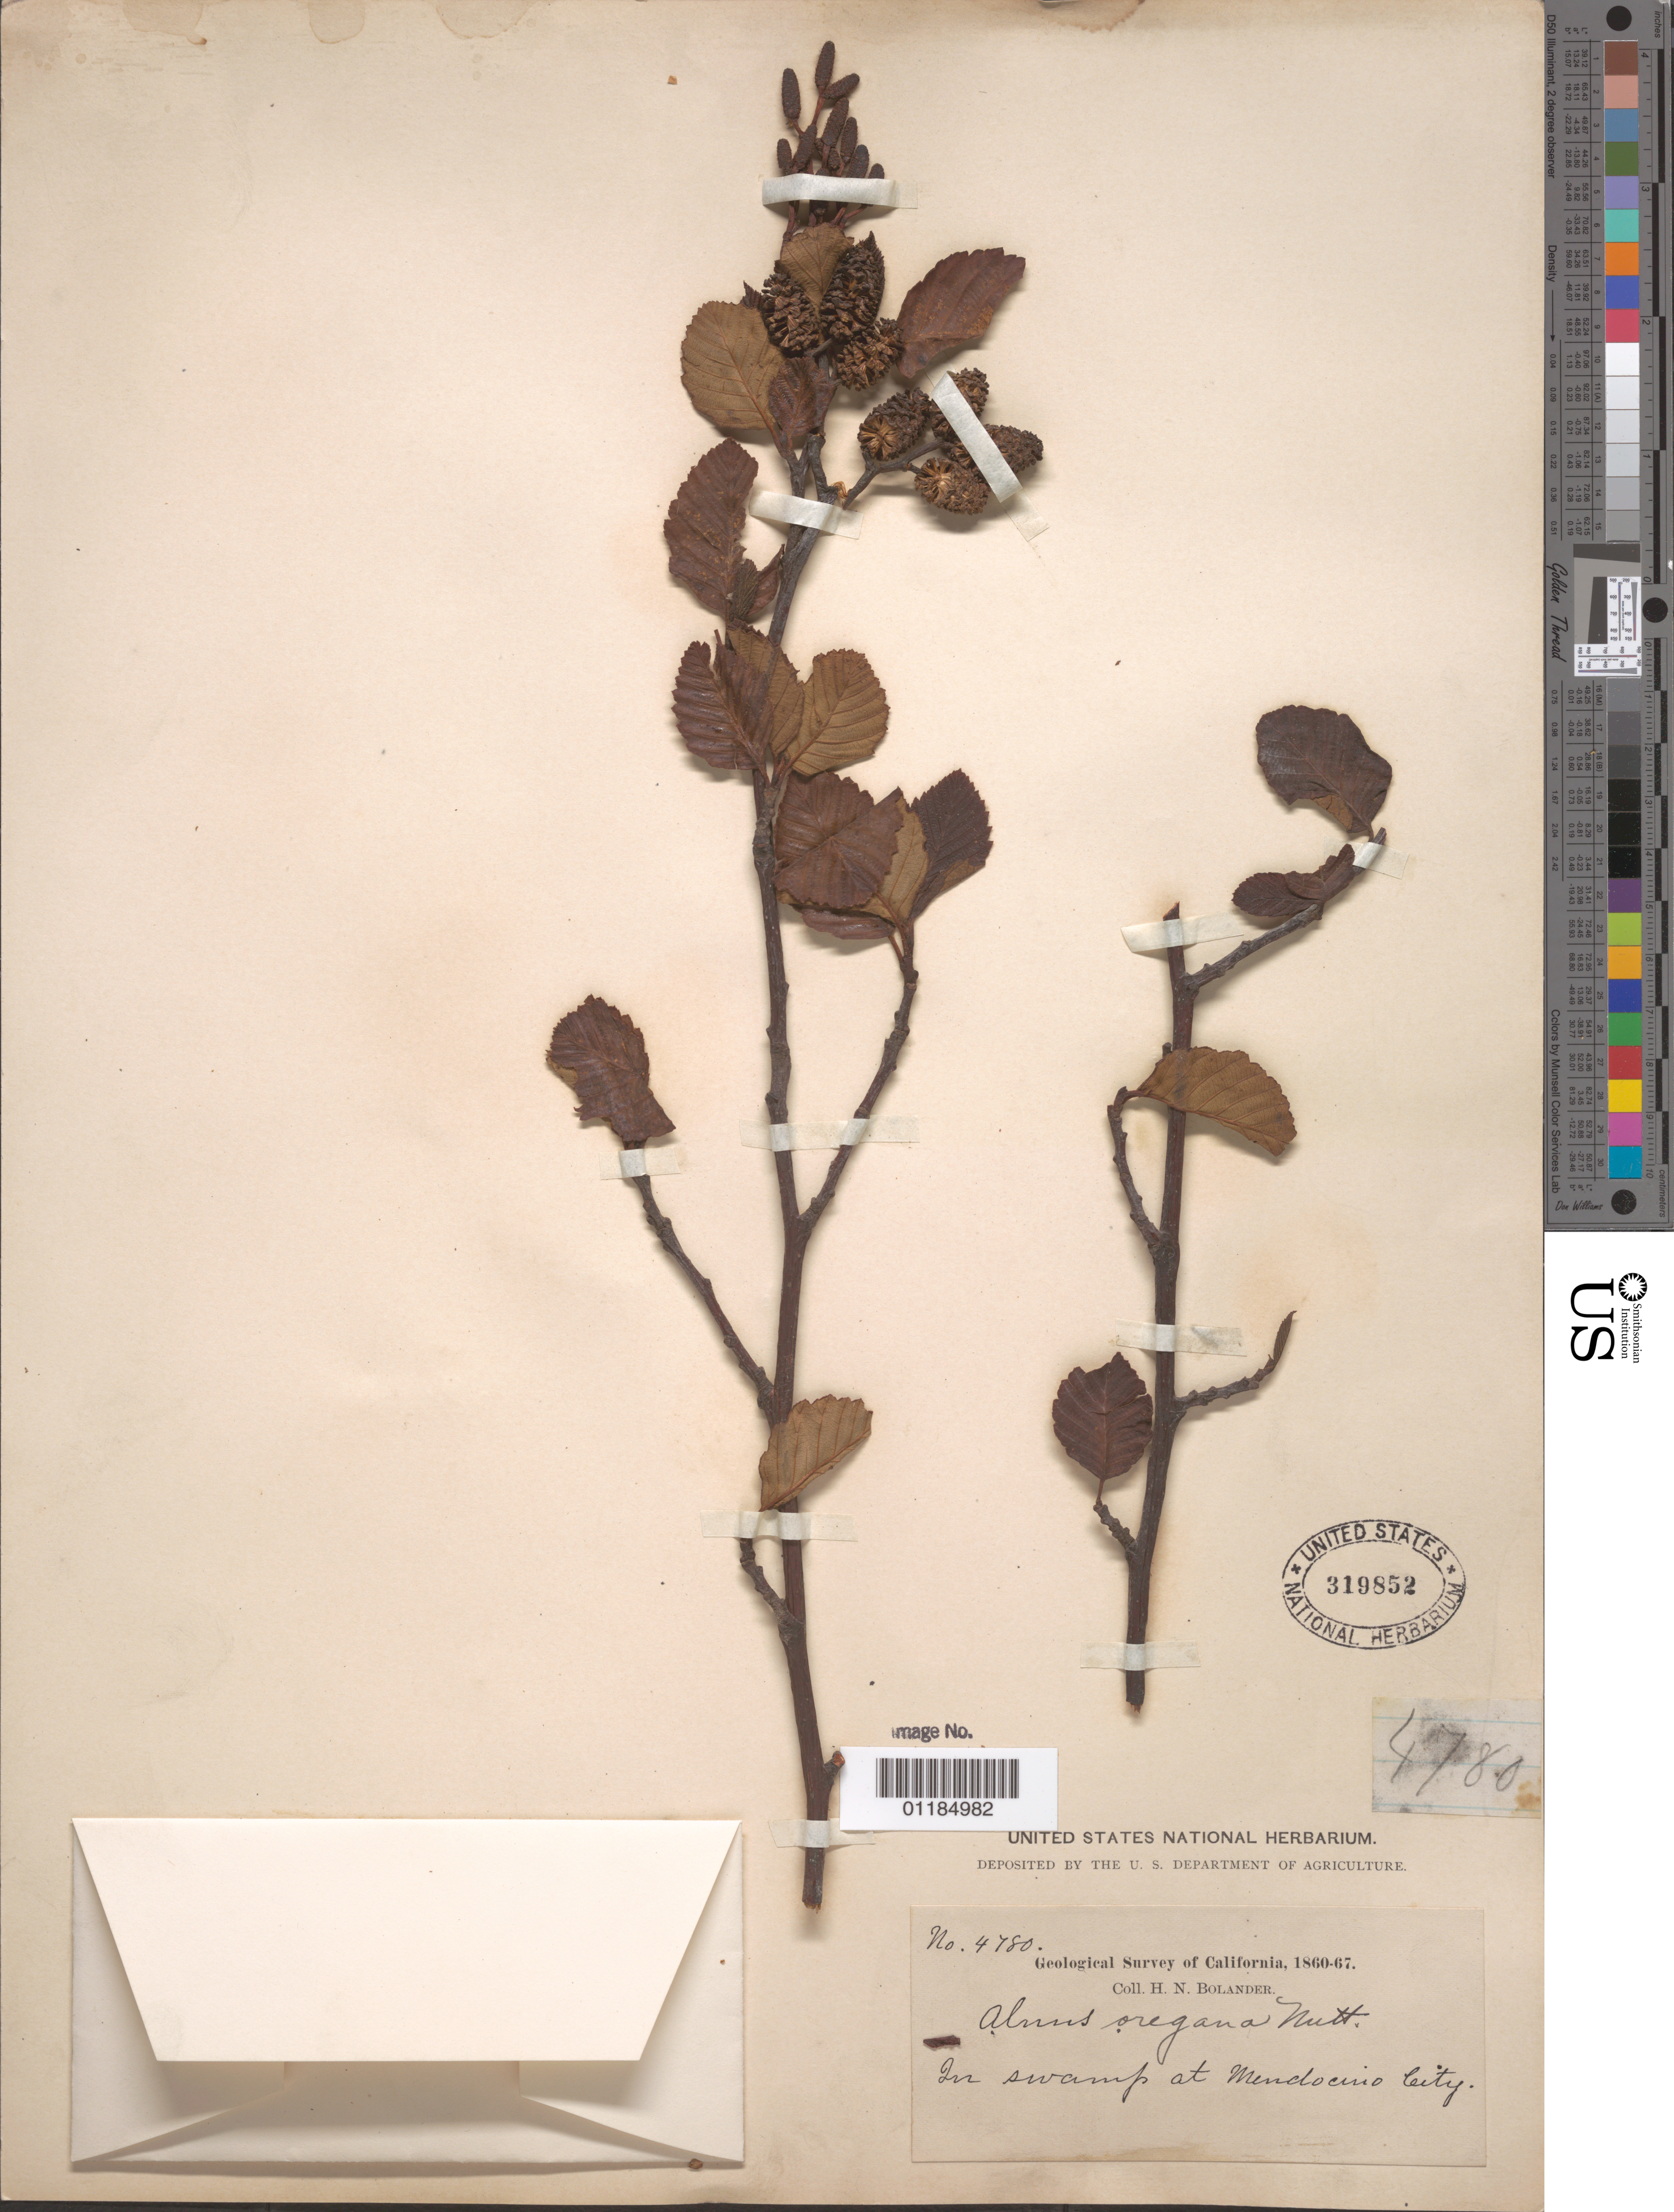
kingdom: Plantae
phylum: Tracheophyta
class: Magnoliopsida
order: Fagales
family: Betulaceae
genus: Alnus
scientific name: Alnus oregana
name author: Nutt.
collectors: H. Bolander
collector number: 4780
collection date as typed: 1860 to -- -- 1867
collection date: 1860/1867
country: United States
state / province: California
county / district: Mendocino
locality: In mendocino city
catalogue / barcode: US 319852